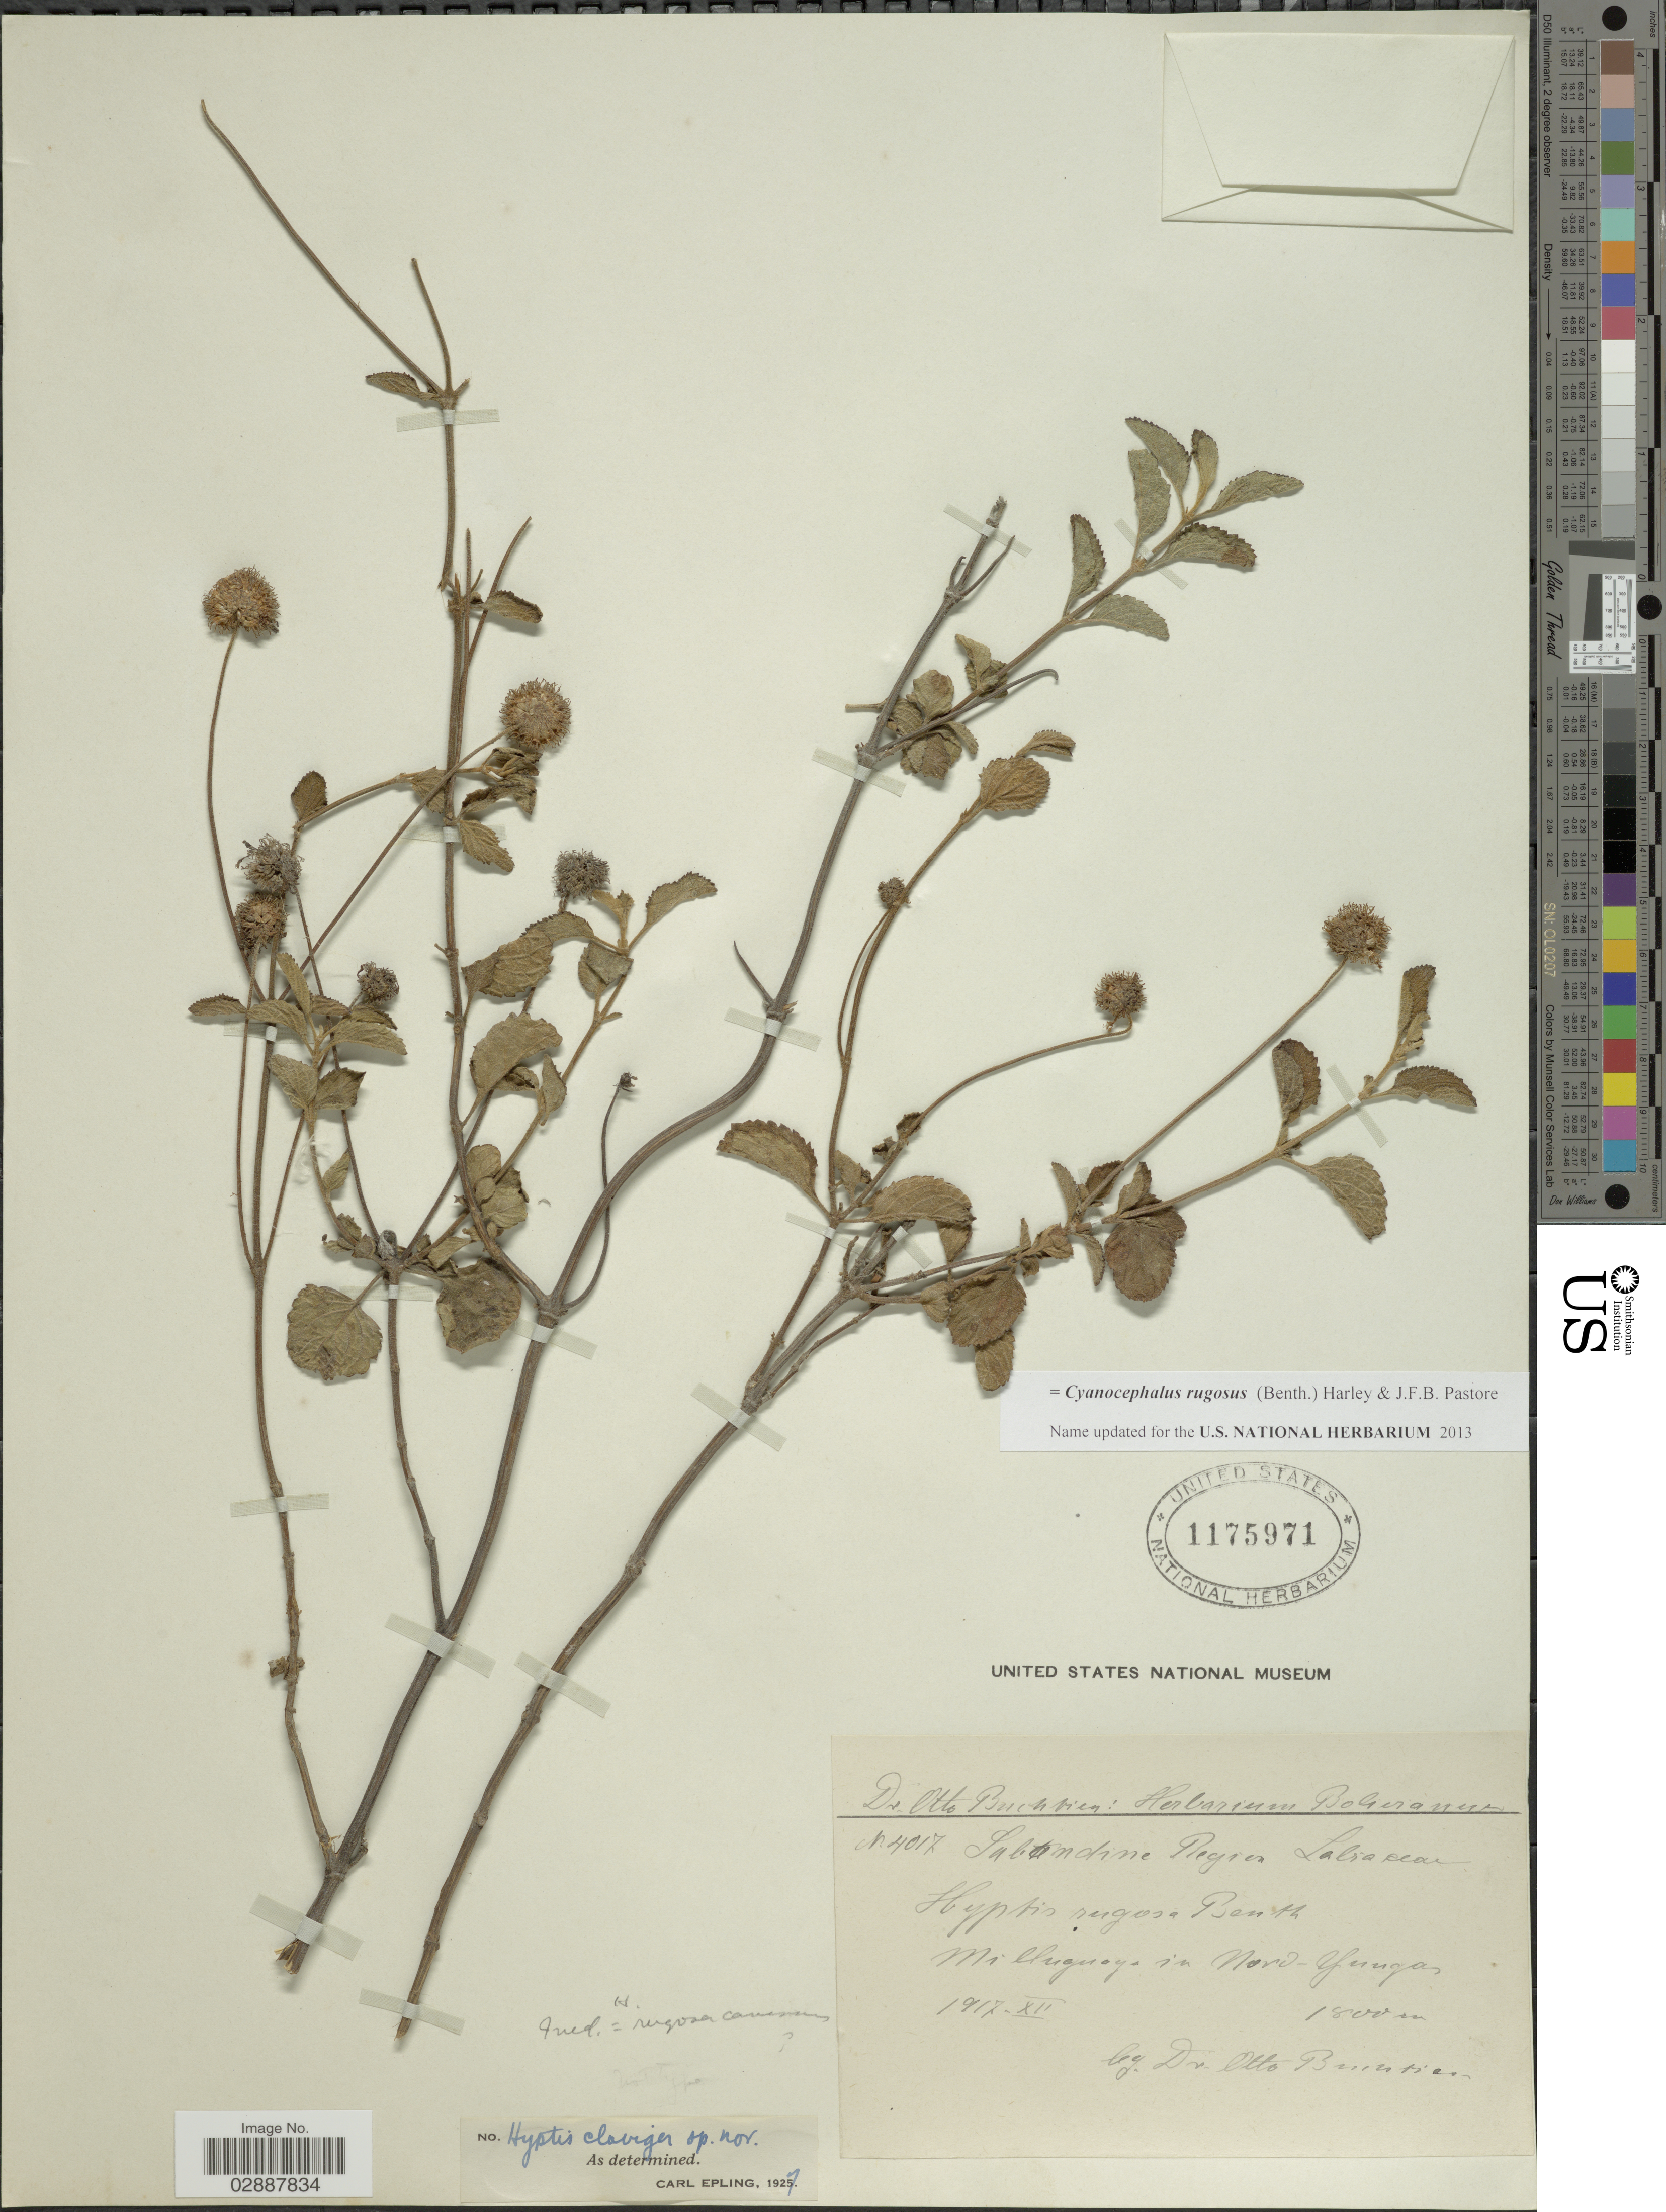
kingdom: Plantae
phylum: Tracheophyta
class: Magnoliopsida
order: Lamiales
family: Lamiaceae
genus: Cyanocephalus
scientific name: Cyanocephalus rugosus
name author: (Benth.) Harley & J.F.B. Pastore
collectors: O. Buchtien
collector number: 4017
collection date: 1917-12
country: Bolivia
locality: Milluguaya in Nord-Yungas.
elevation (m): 1800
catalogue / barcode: US 1175971